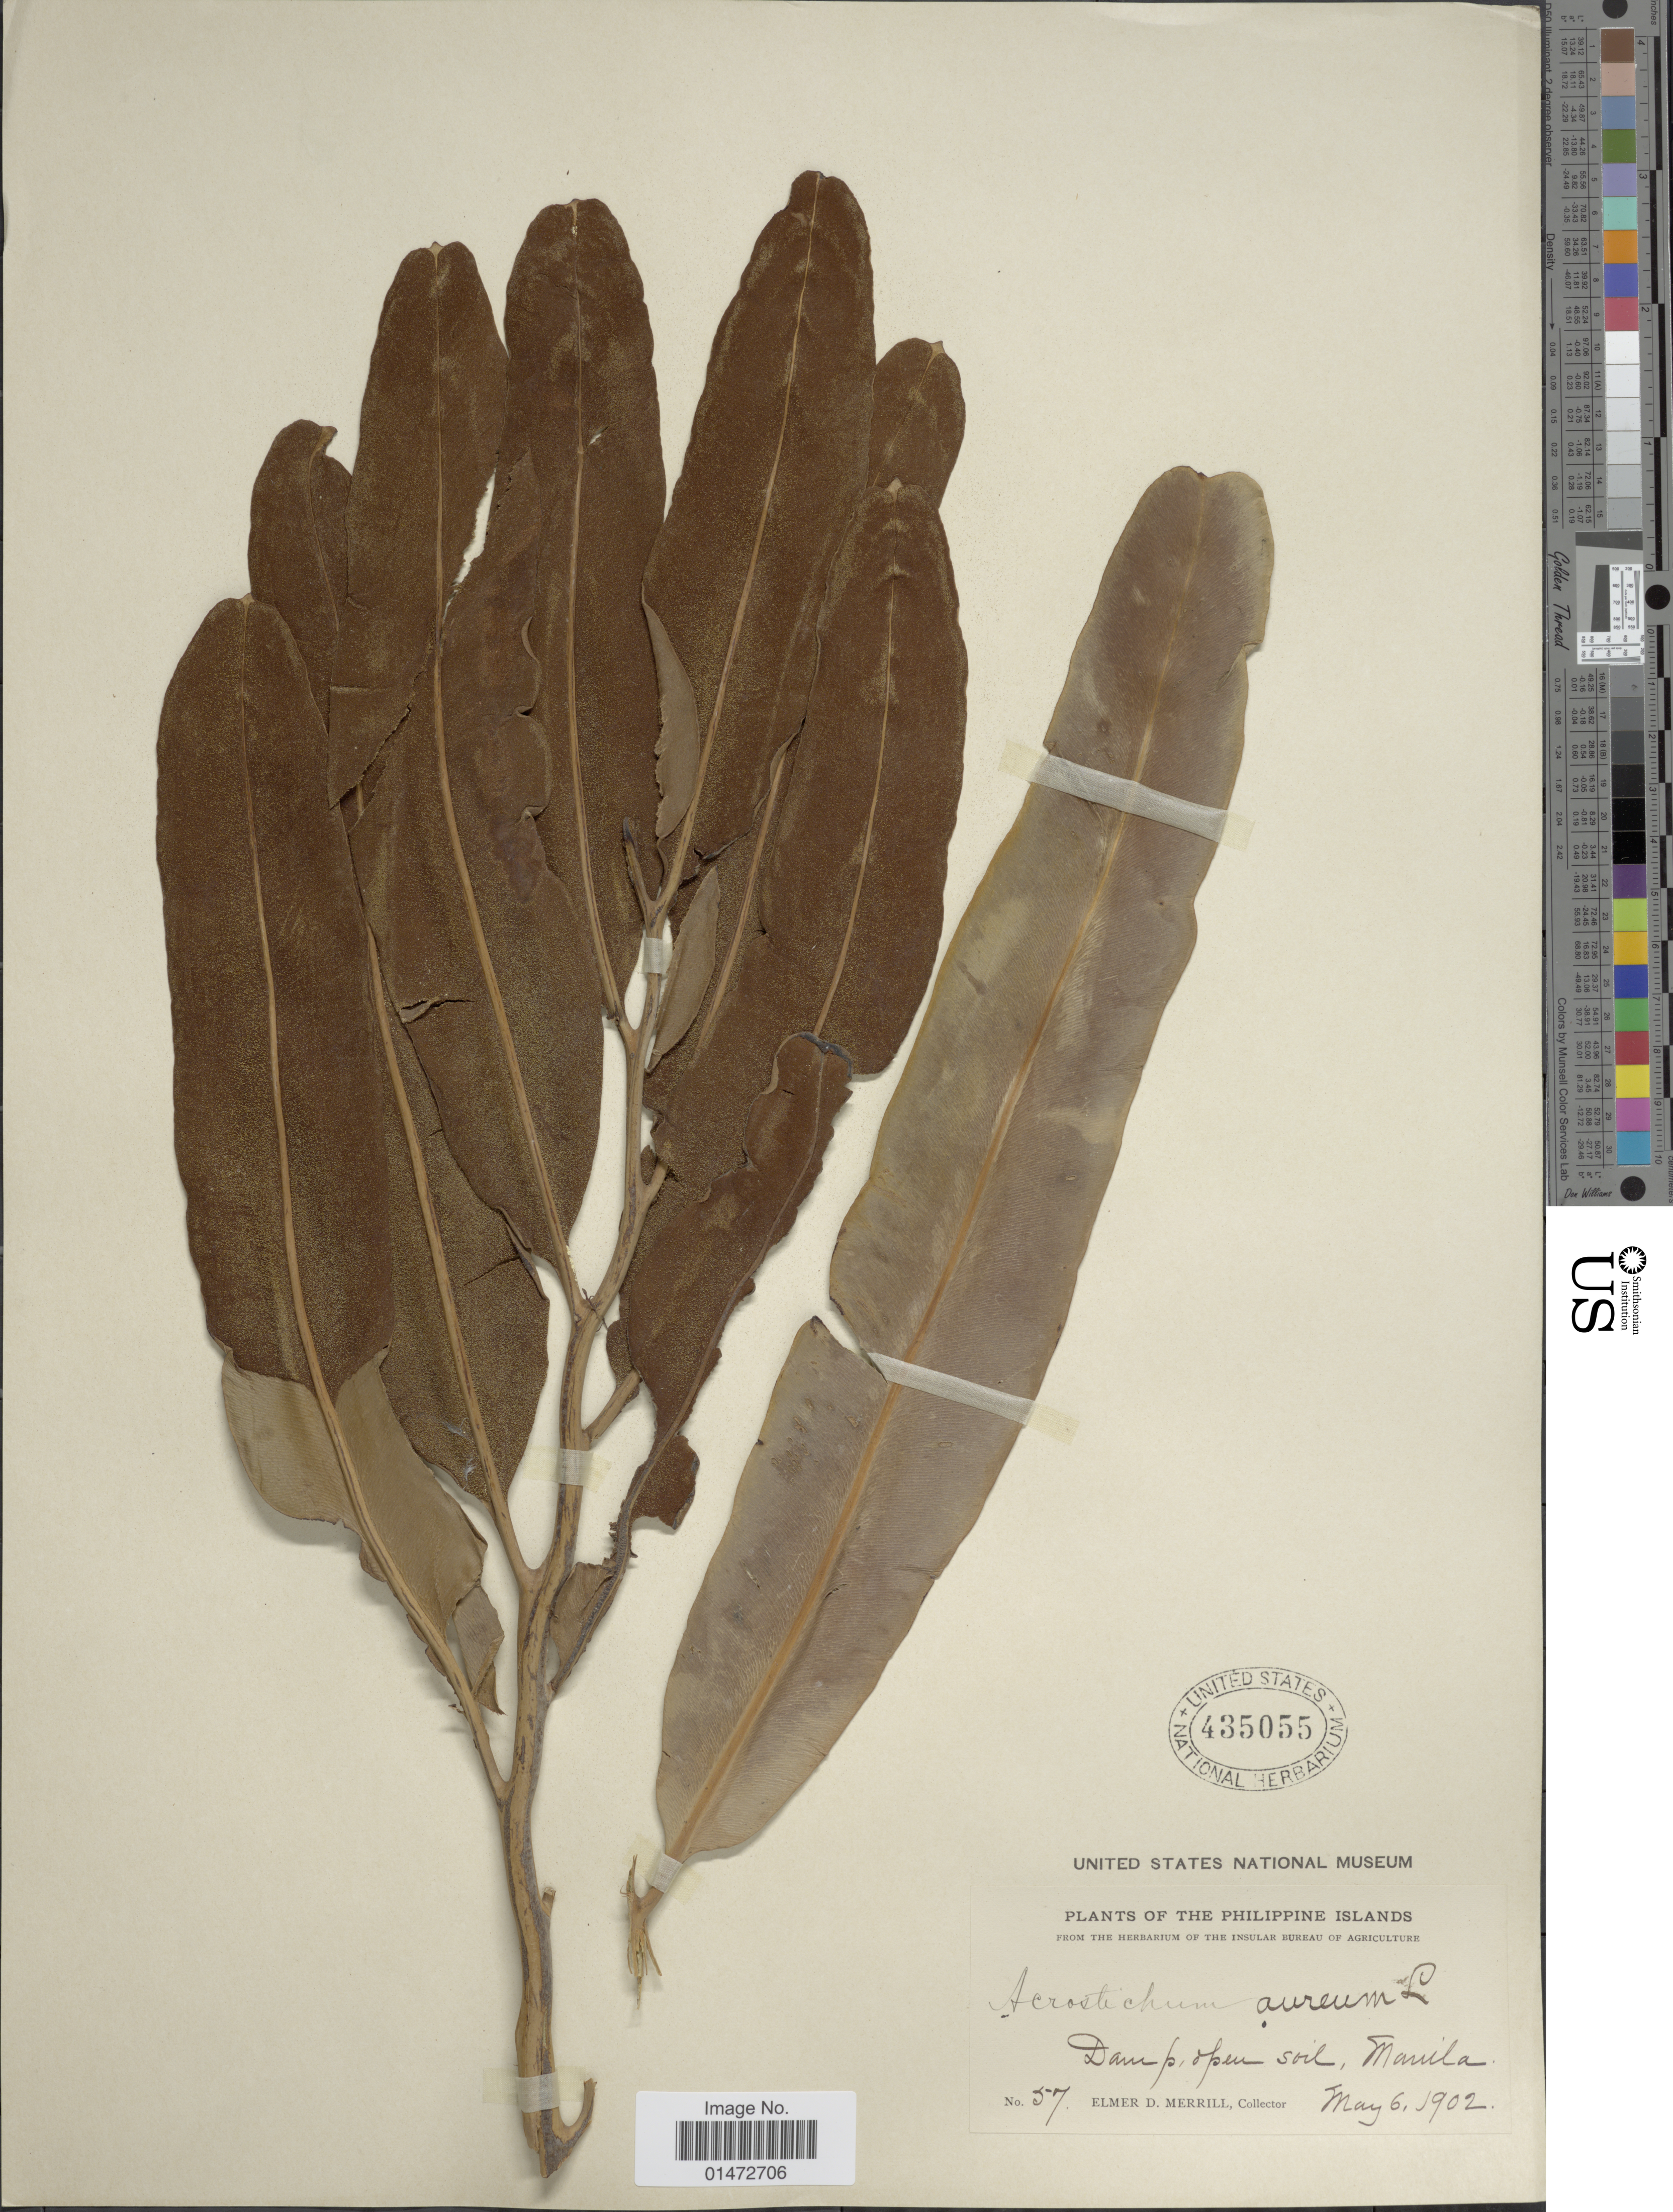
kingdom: Plantae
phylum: Tracheophyta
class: Polypodiopsida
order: Polypodiales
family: Pteridaceae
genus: Acrostichum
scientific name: Acrostichum aureum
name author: L.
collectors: E. D. Merrill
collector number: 57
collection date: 1902-05-06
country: Philippines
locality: Damp open soil, Manila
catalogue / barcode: US 435055